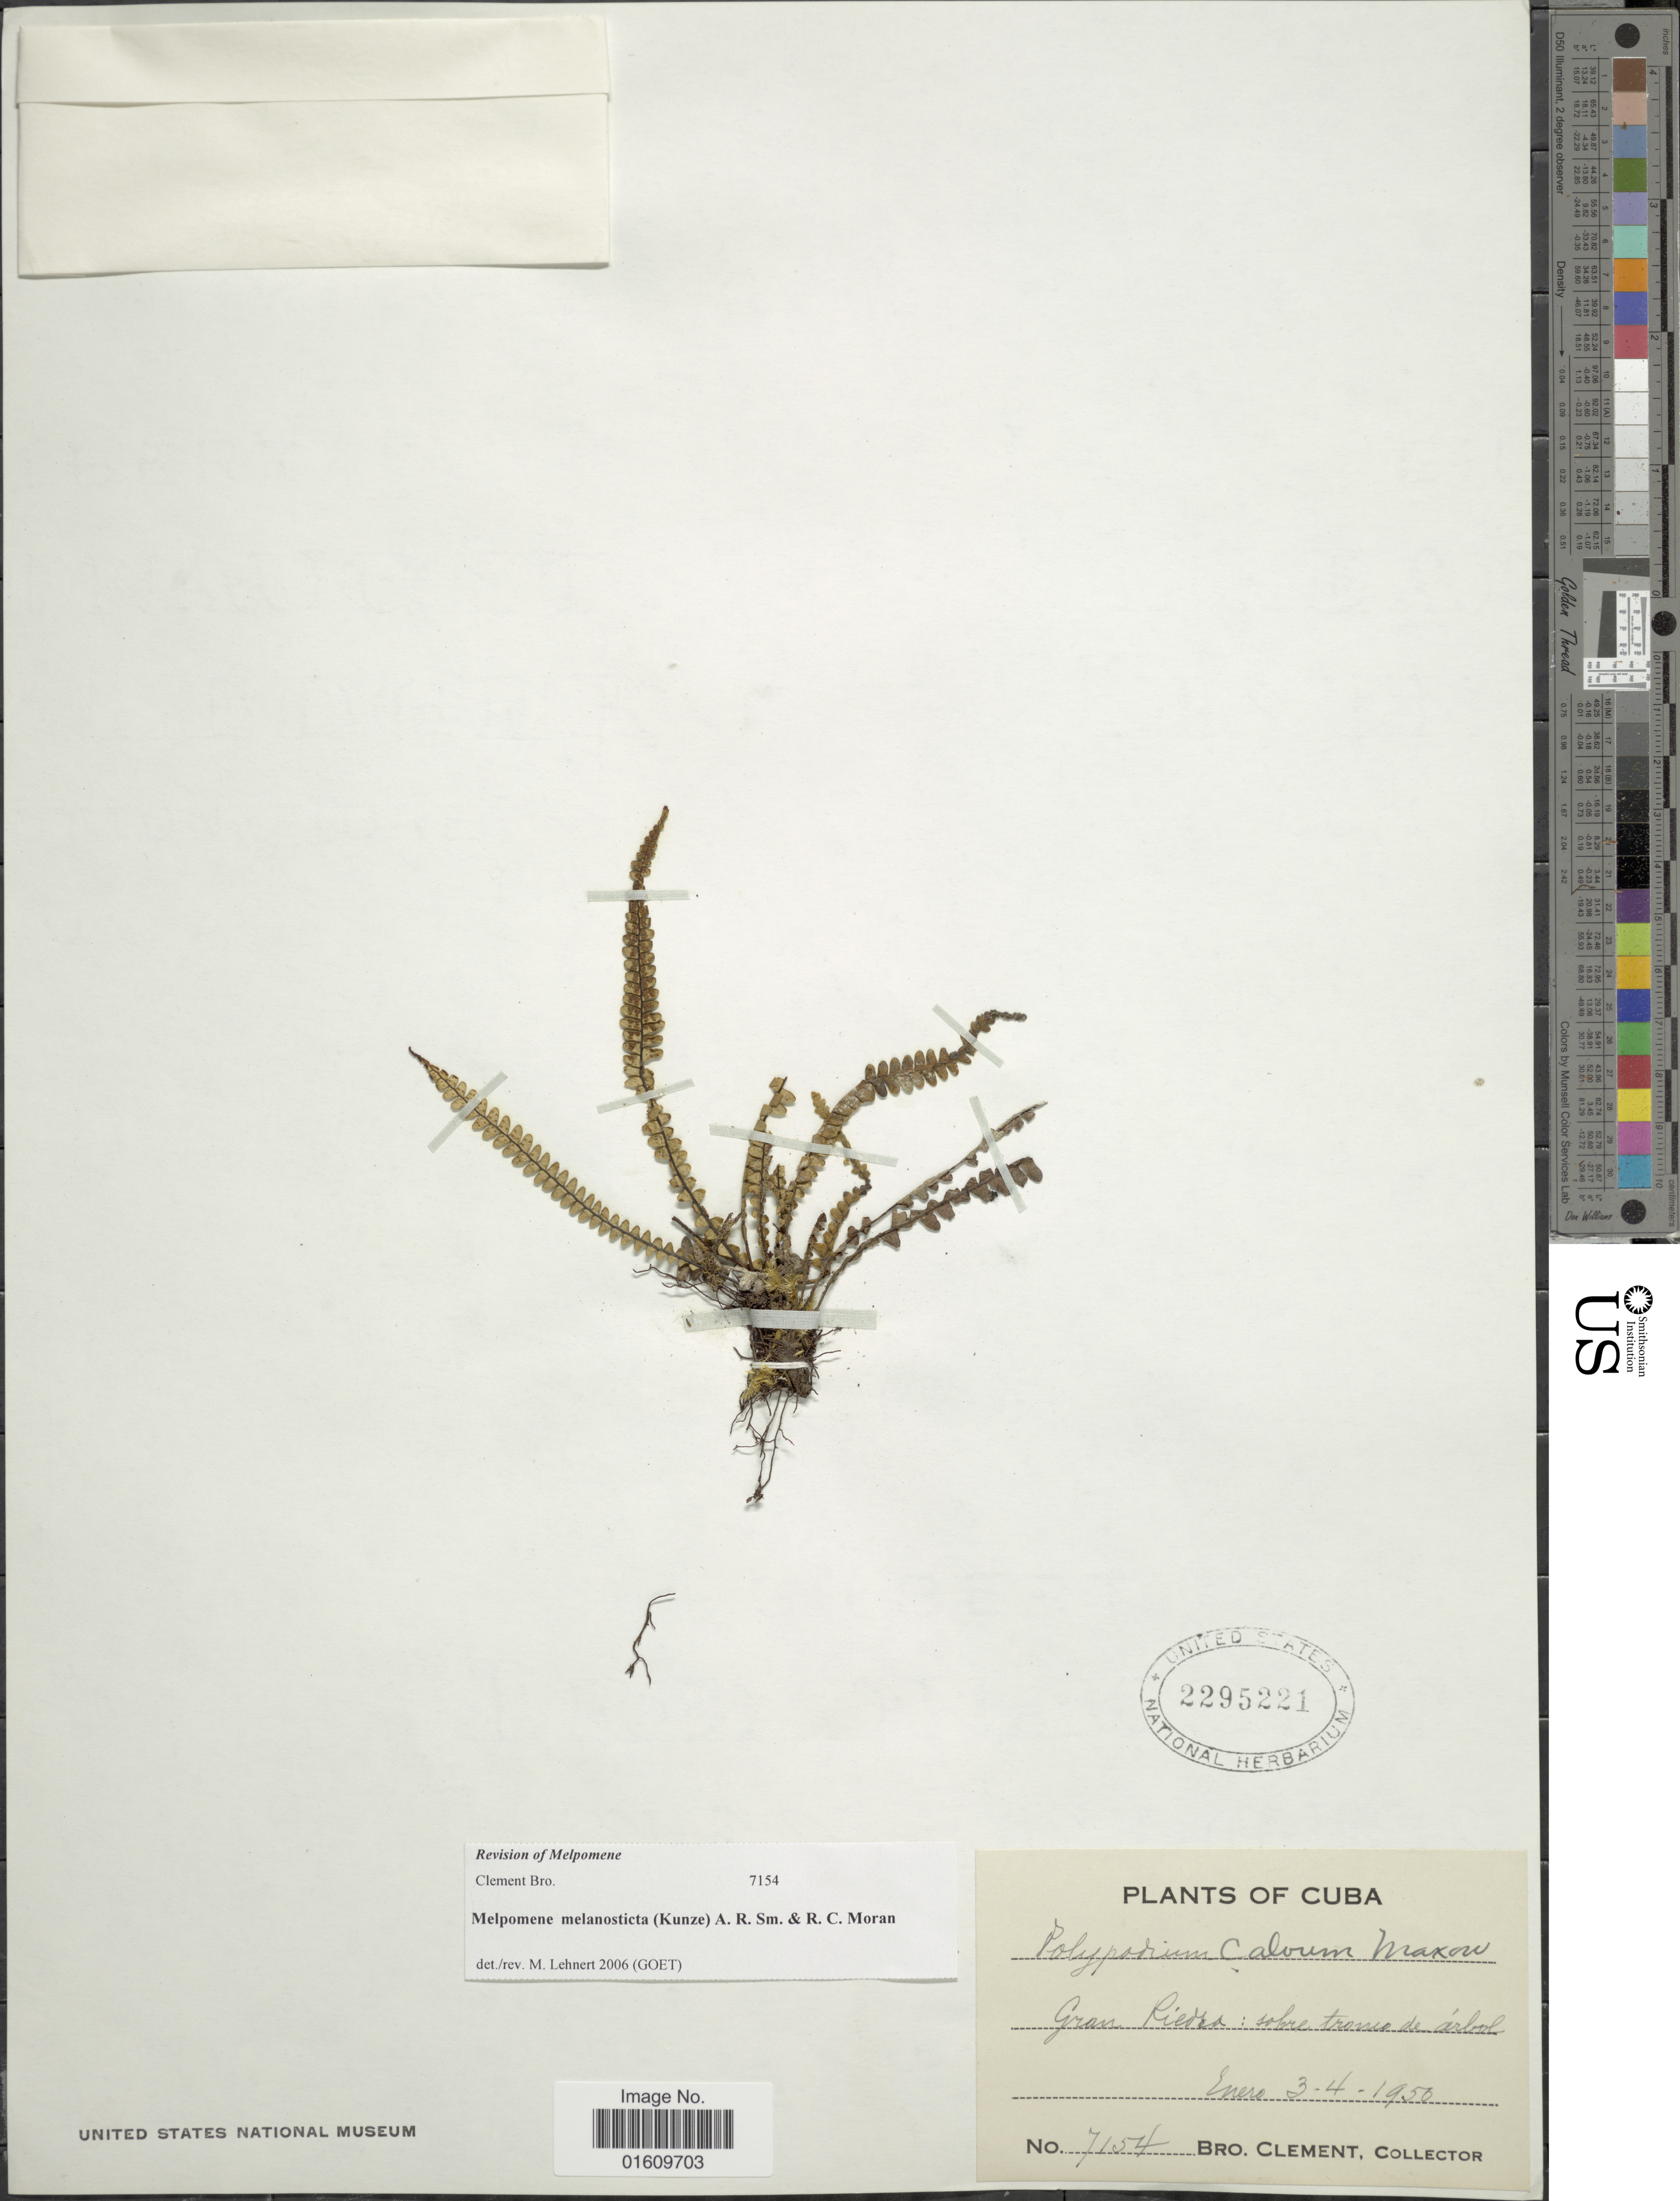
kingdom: Plantae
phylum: Tracheophyta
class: Polypodiopsida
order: Polypodiales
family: Polypodiaceae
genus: Melpomene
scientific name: Melpomene melanosticta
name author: (Kunze) A.R. Sm. & R.C. Moran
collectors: B. Clement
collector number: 7154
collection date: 1950-01-03/1950-01-04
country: Cuba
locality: Gran Piedra: sobre tronio de arbol.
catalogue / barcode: US 2295221